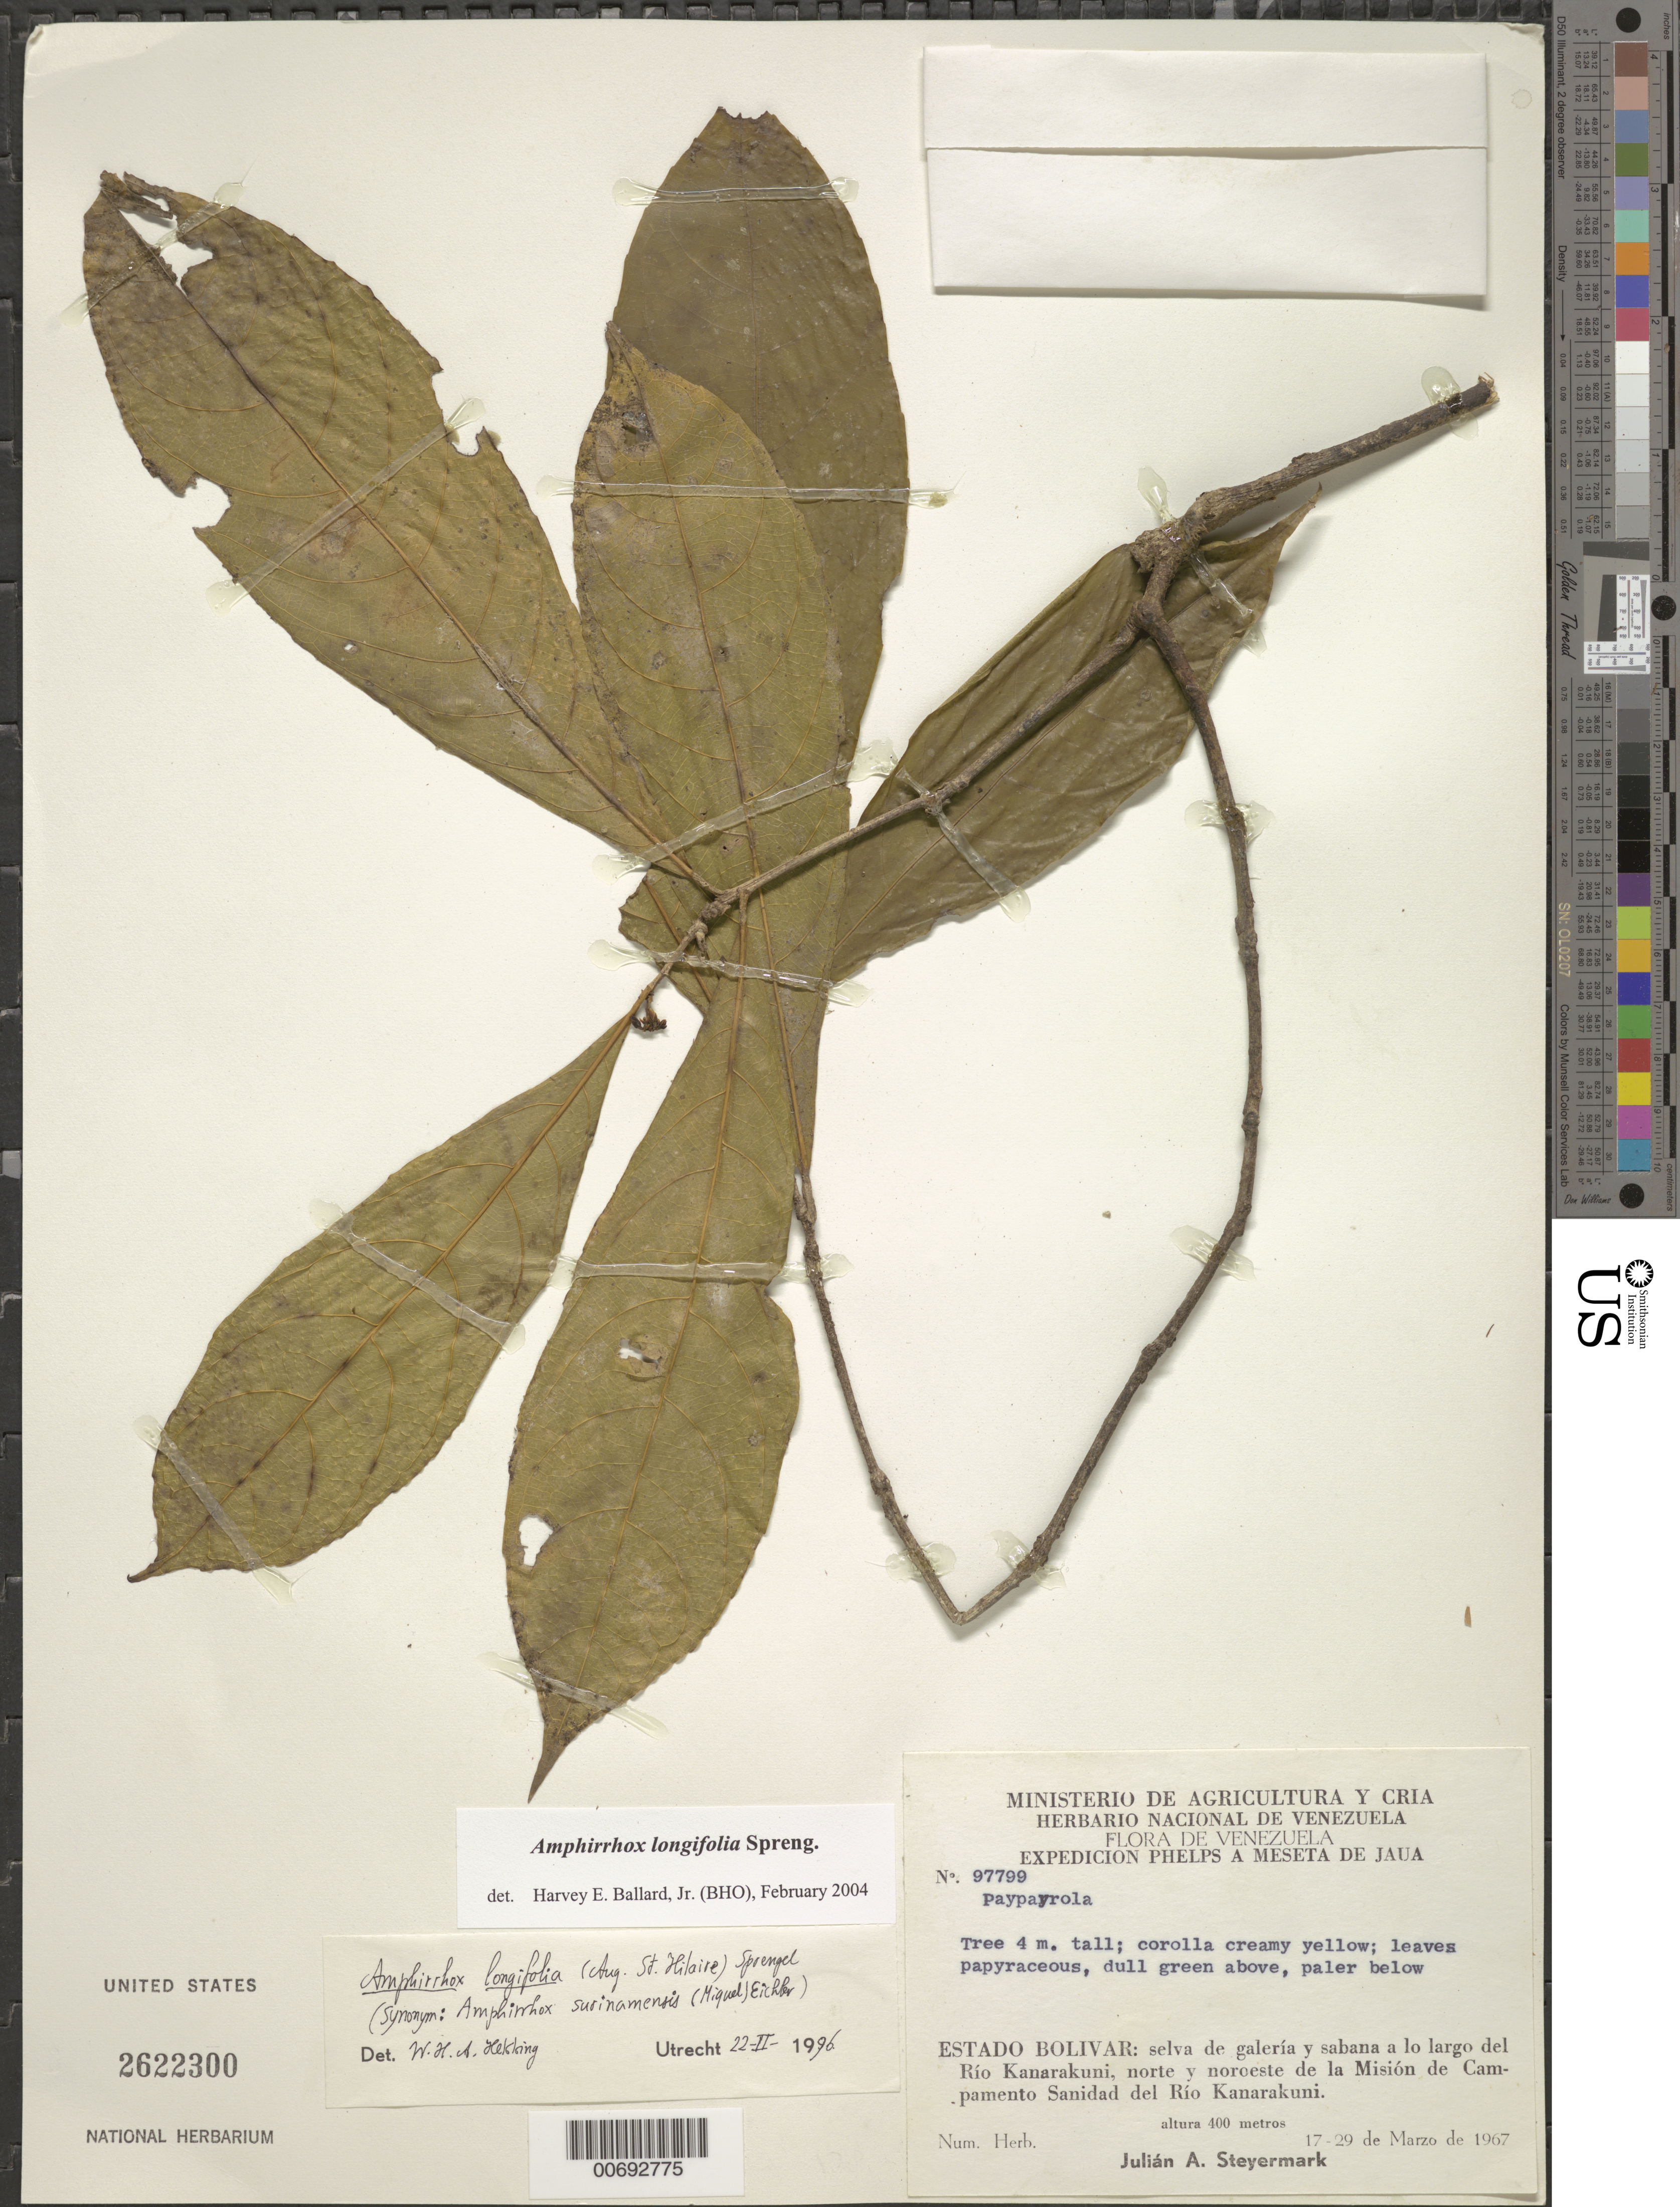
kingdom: Plantae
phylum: Tracheophyta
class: Magnoliopsida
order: Malpighiales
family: Violaceae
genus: Amphirrhox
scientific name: Amphirrhox longifolia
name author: (A. St.-Hil.) Spreng.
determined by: Ballard, Harvey E.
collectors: J. Steyermark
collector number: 97799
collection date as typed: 17-Mar-67 to 29-Mar-67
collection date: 1967-03-17/1967-03-29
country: Venezuela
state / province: Bolívar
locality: Río Kanarakuni, N and NW of Mision de Campamento Sanidad del Río Kanarakuni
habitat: Gallery forest and savanna along river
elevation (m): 400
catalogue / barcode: US 2622300